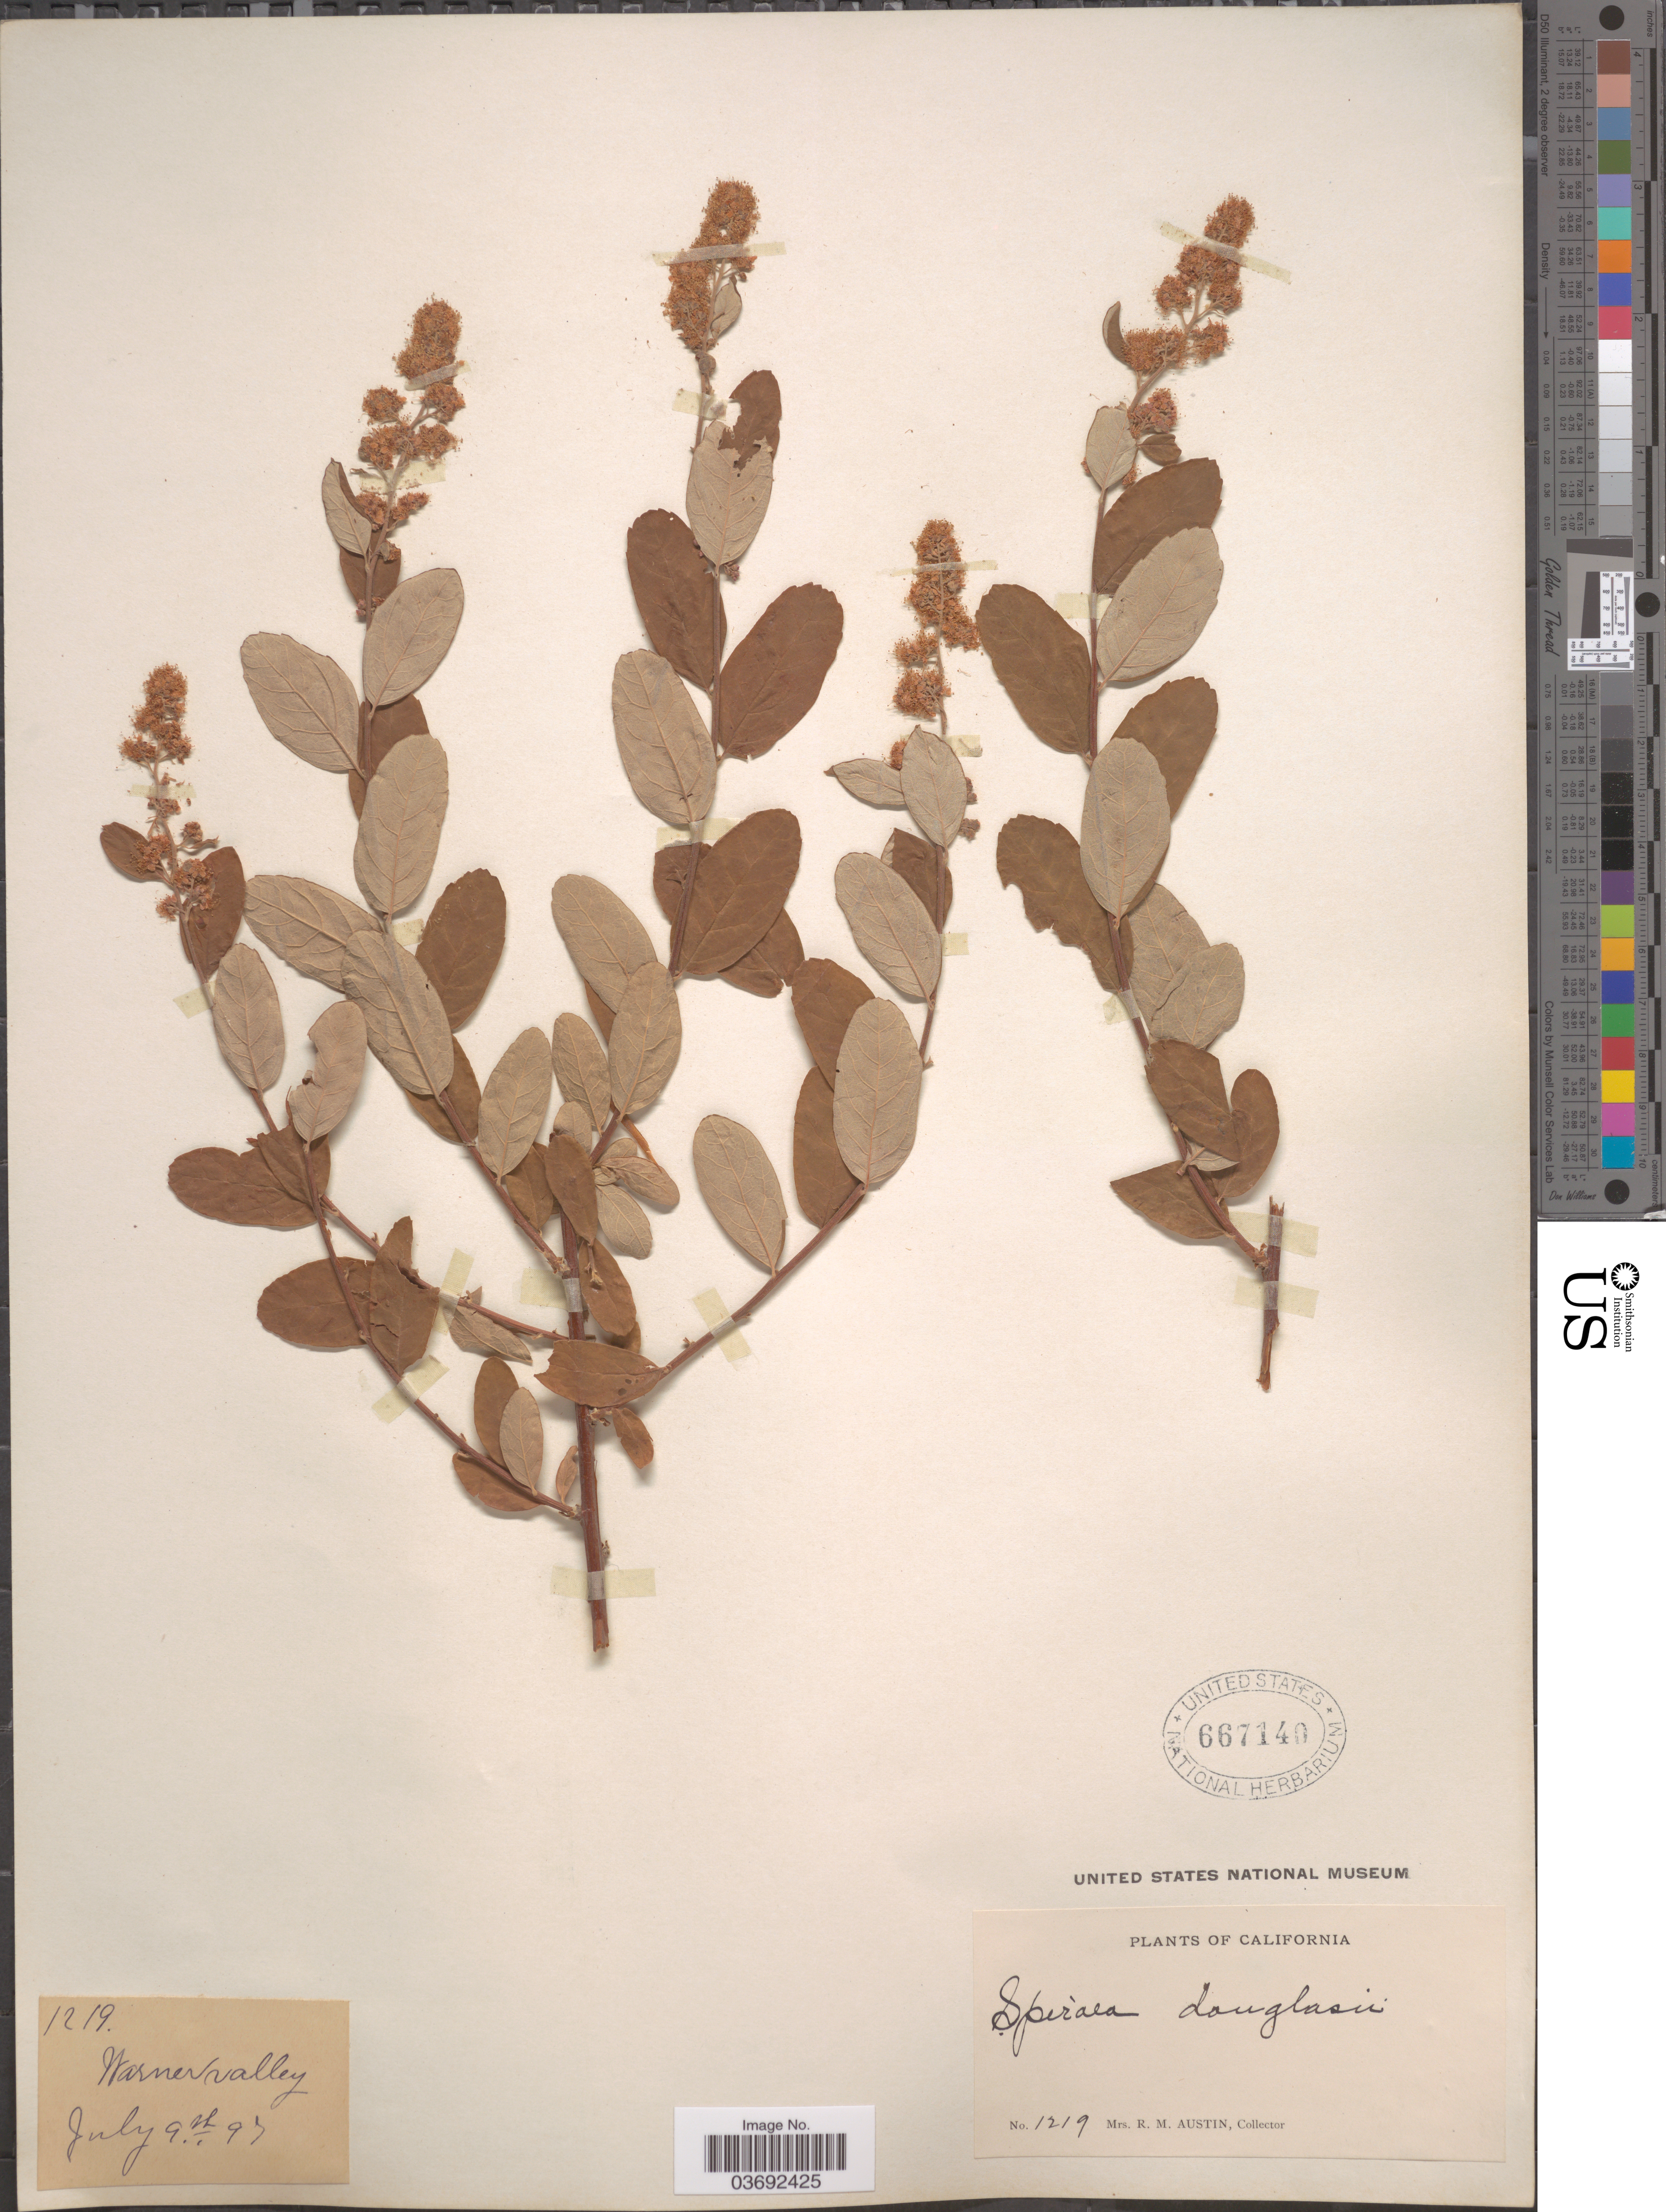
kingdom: Plantae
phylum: Tracheophyta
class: Magnoliopsida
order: Rosales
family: Rosaceae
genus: Spiraea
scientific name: Spiraea douglasii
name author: Hook.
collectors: R. Austin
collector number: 1219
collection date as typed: Transcribed d/m/y: 9/7/97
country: United States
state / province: California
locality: Warner valley.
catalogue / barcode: US 667140